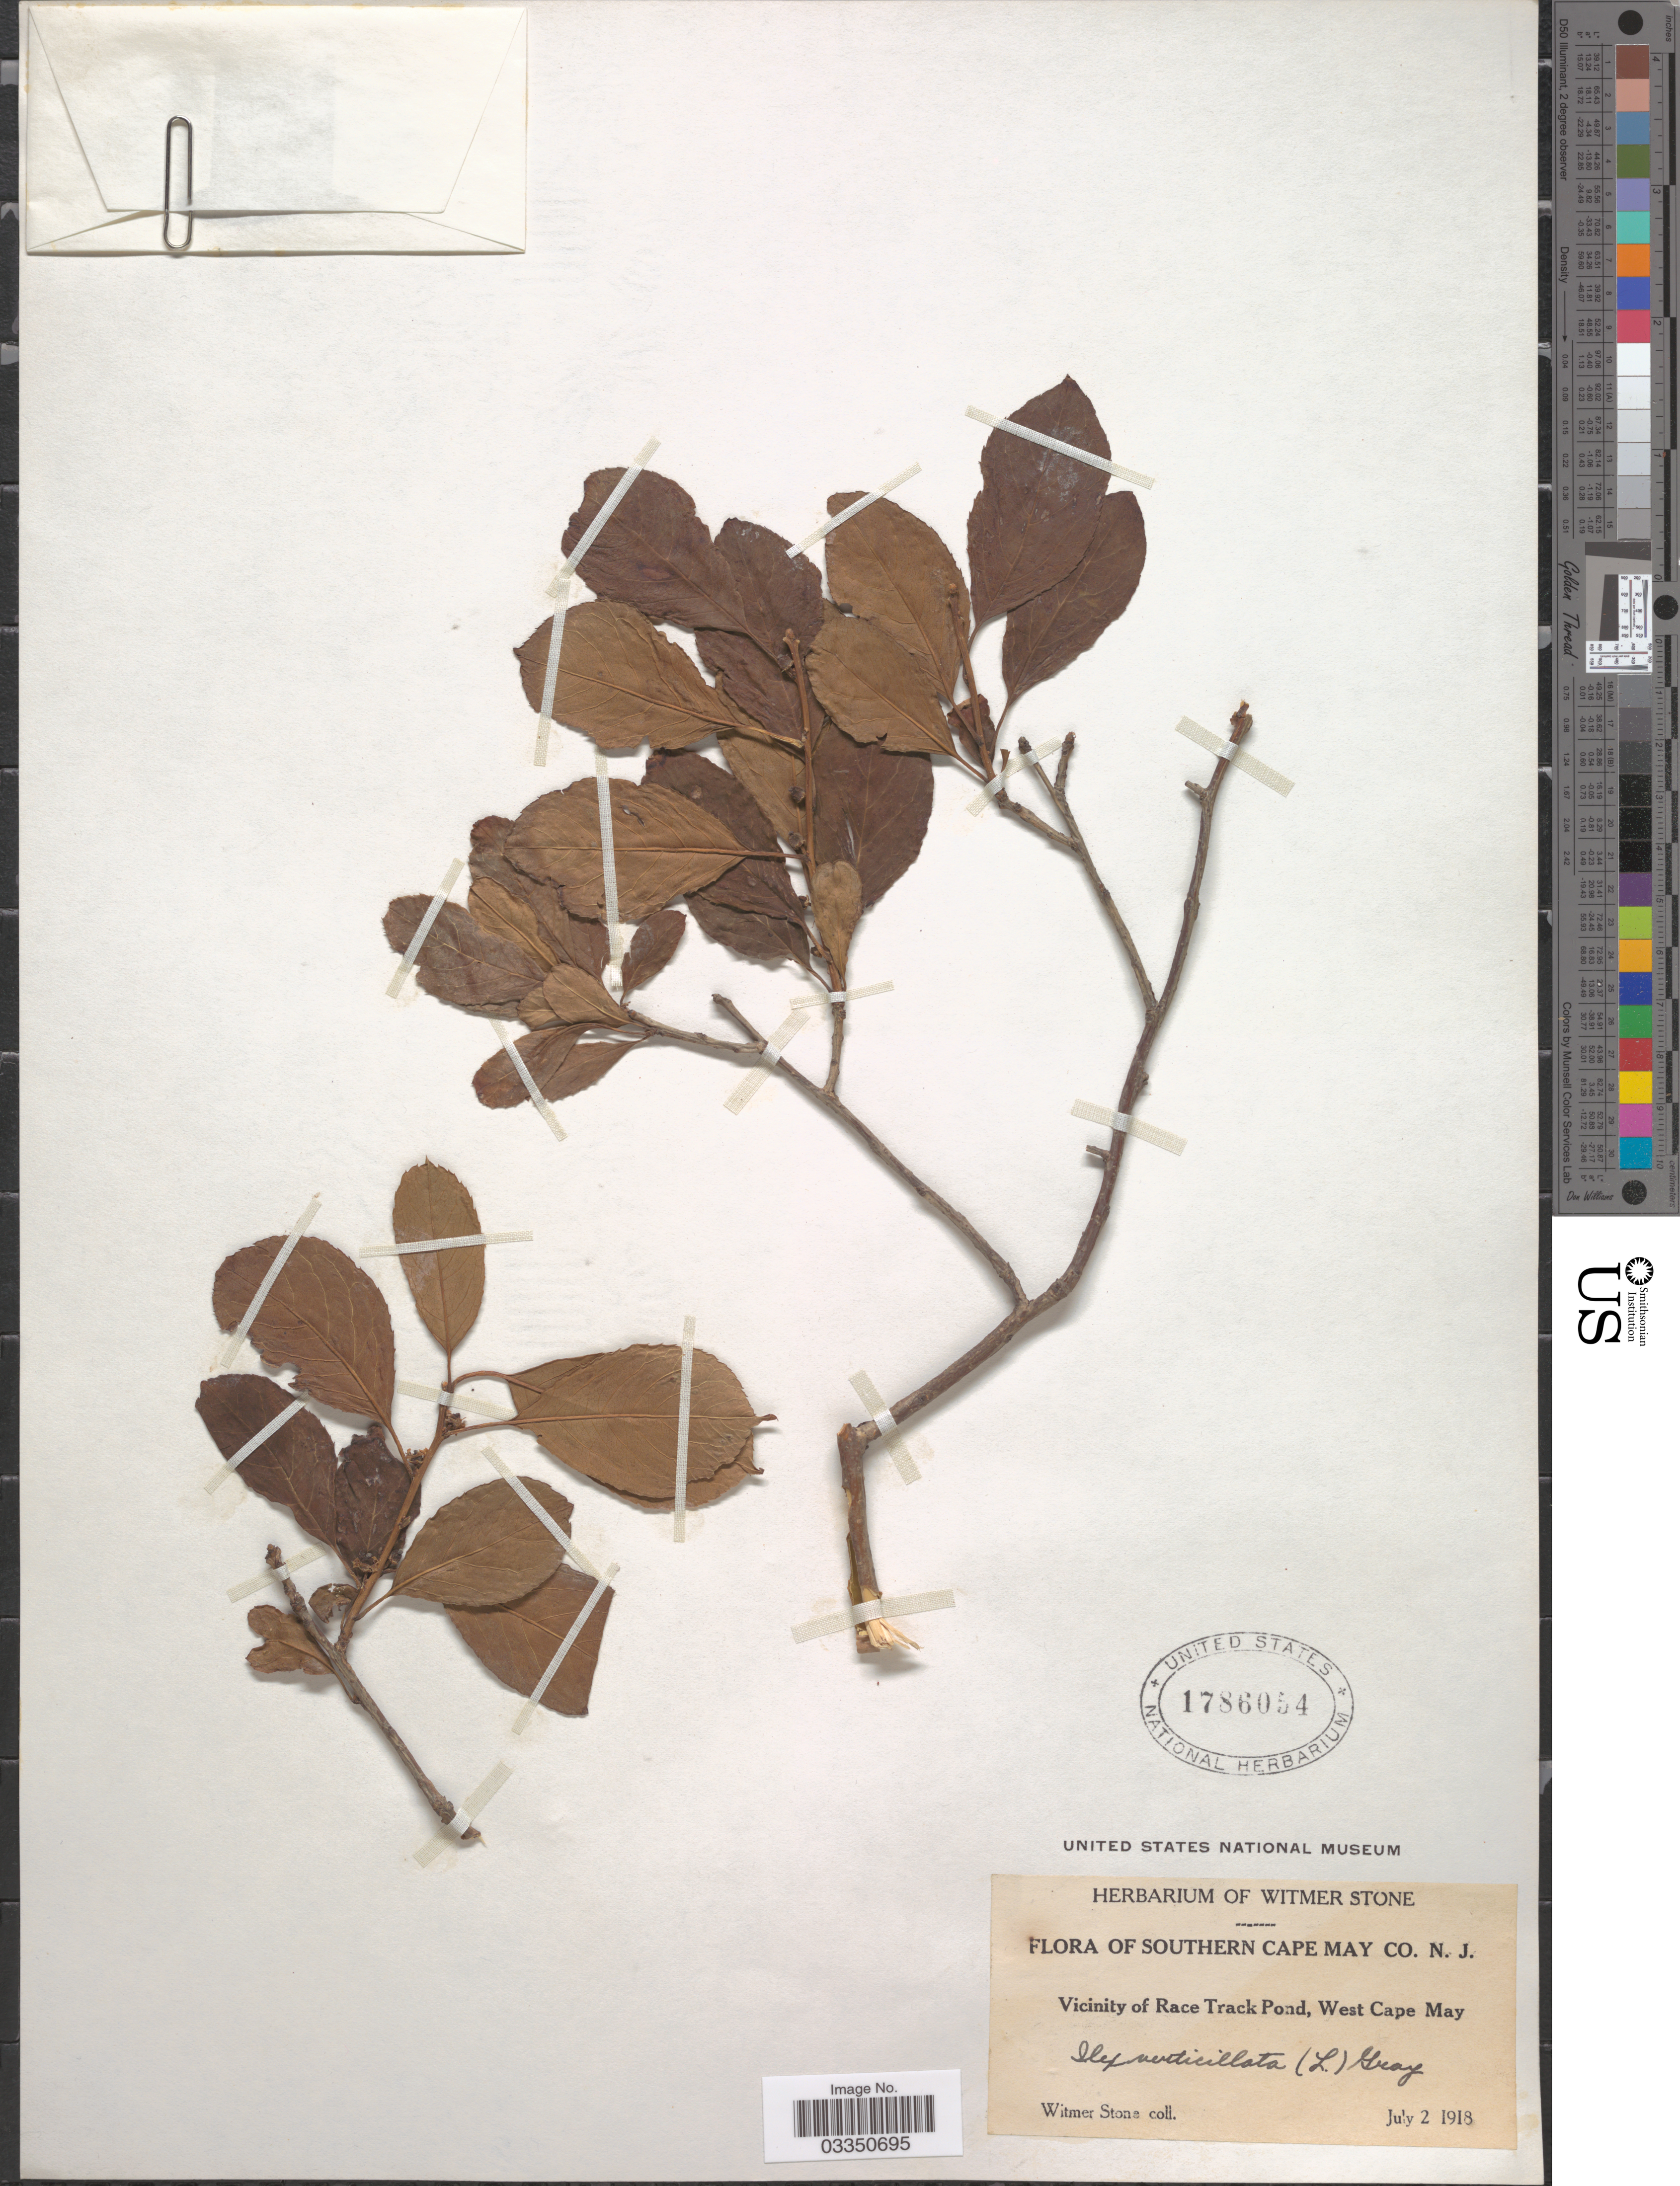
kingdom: Plantae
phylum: Tracheophyta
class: Magnoliopsida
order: Aquifoliales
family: Aquifoliaceae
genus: Ilex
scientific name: Ilex verticillata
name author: (L.) A. Gray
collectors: W. Stone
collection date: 1918-07-02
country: United States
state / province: New Jersey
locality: Southern Cape May Co. Vicinity of Race Track Pond, West Cape May.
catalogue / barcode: US 1786054